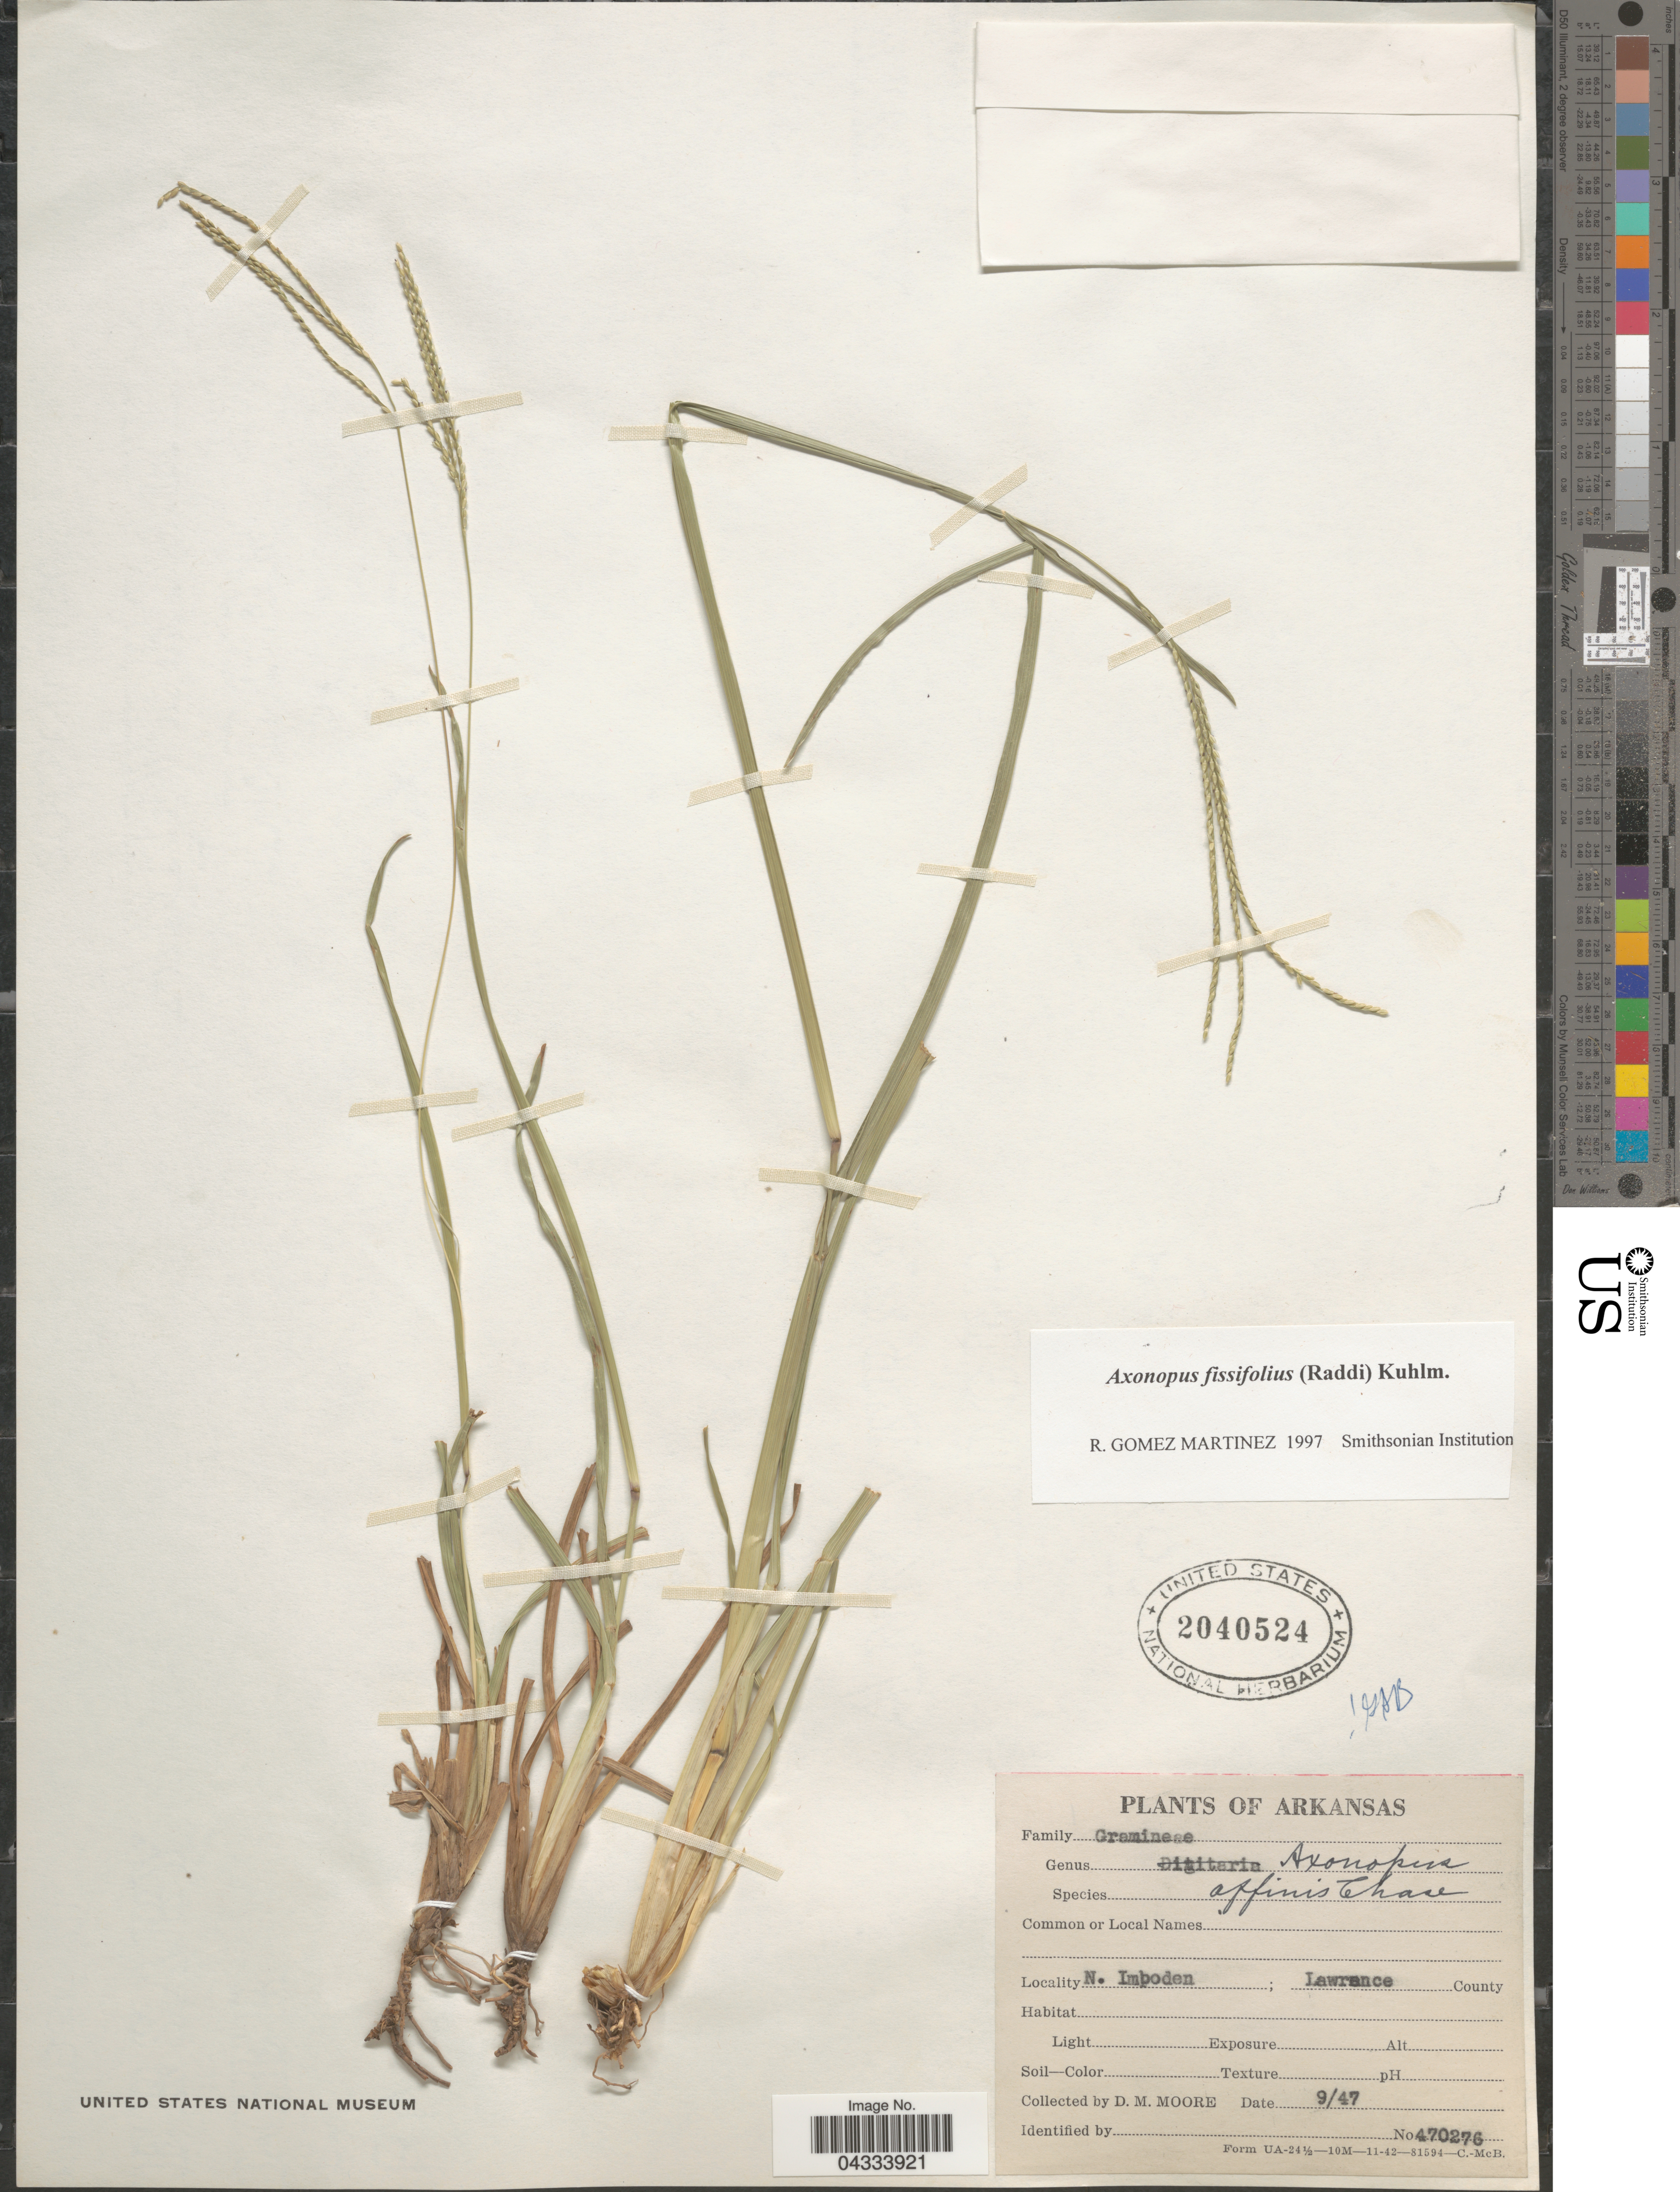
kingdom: Plantae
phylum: Tracheophyta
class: Liliopsida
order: Poales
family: Poaceae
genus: Axonopus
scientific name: Axonopus fissifolius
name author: (Raddi) Kuhlm.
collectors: D. Moore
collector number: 470276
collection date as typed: Transcribed d/m/y: /9/47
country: United States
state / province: Arkansas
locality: N. Imboden; Lawrence County.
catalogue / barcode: US 2040524